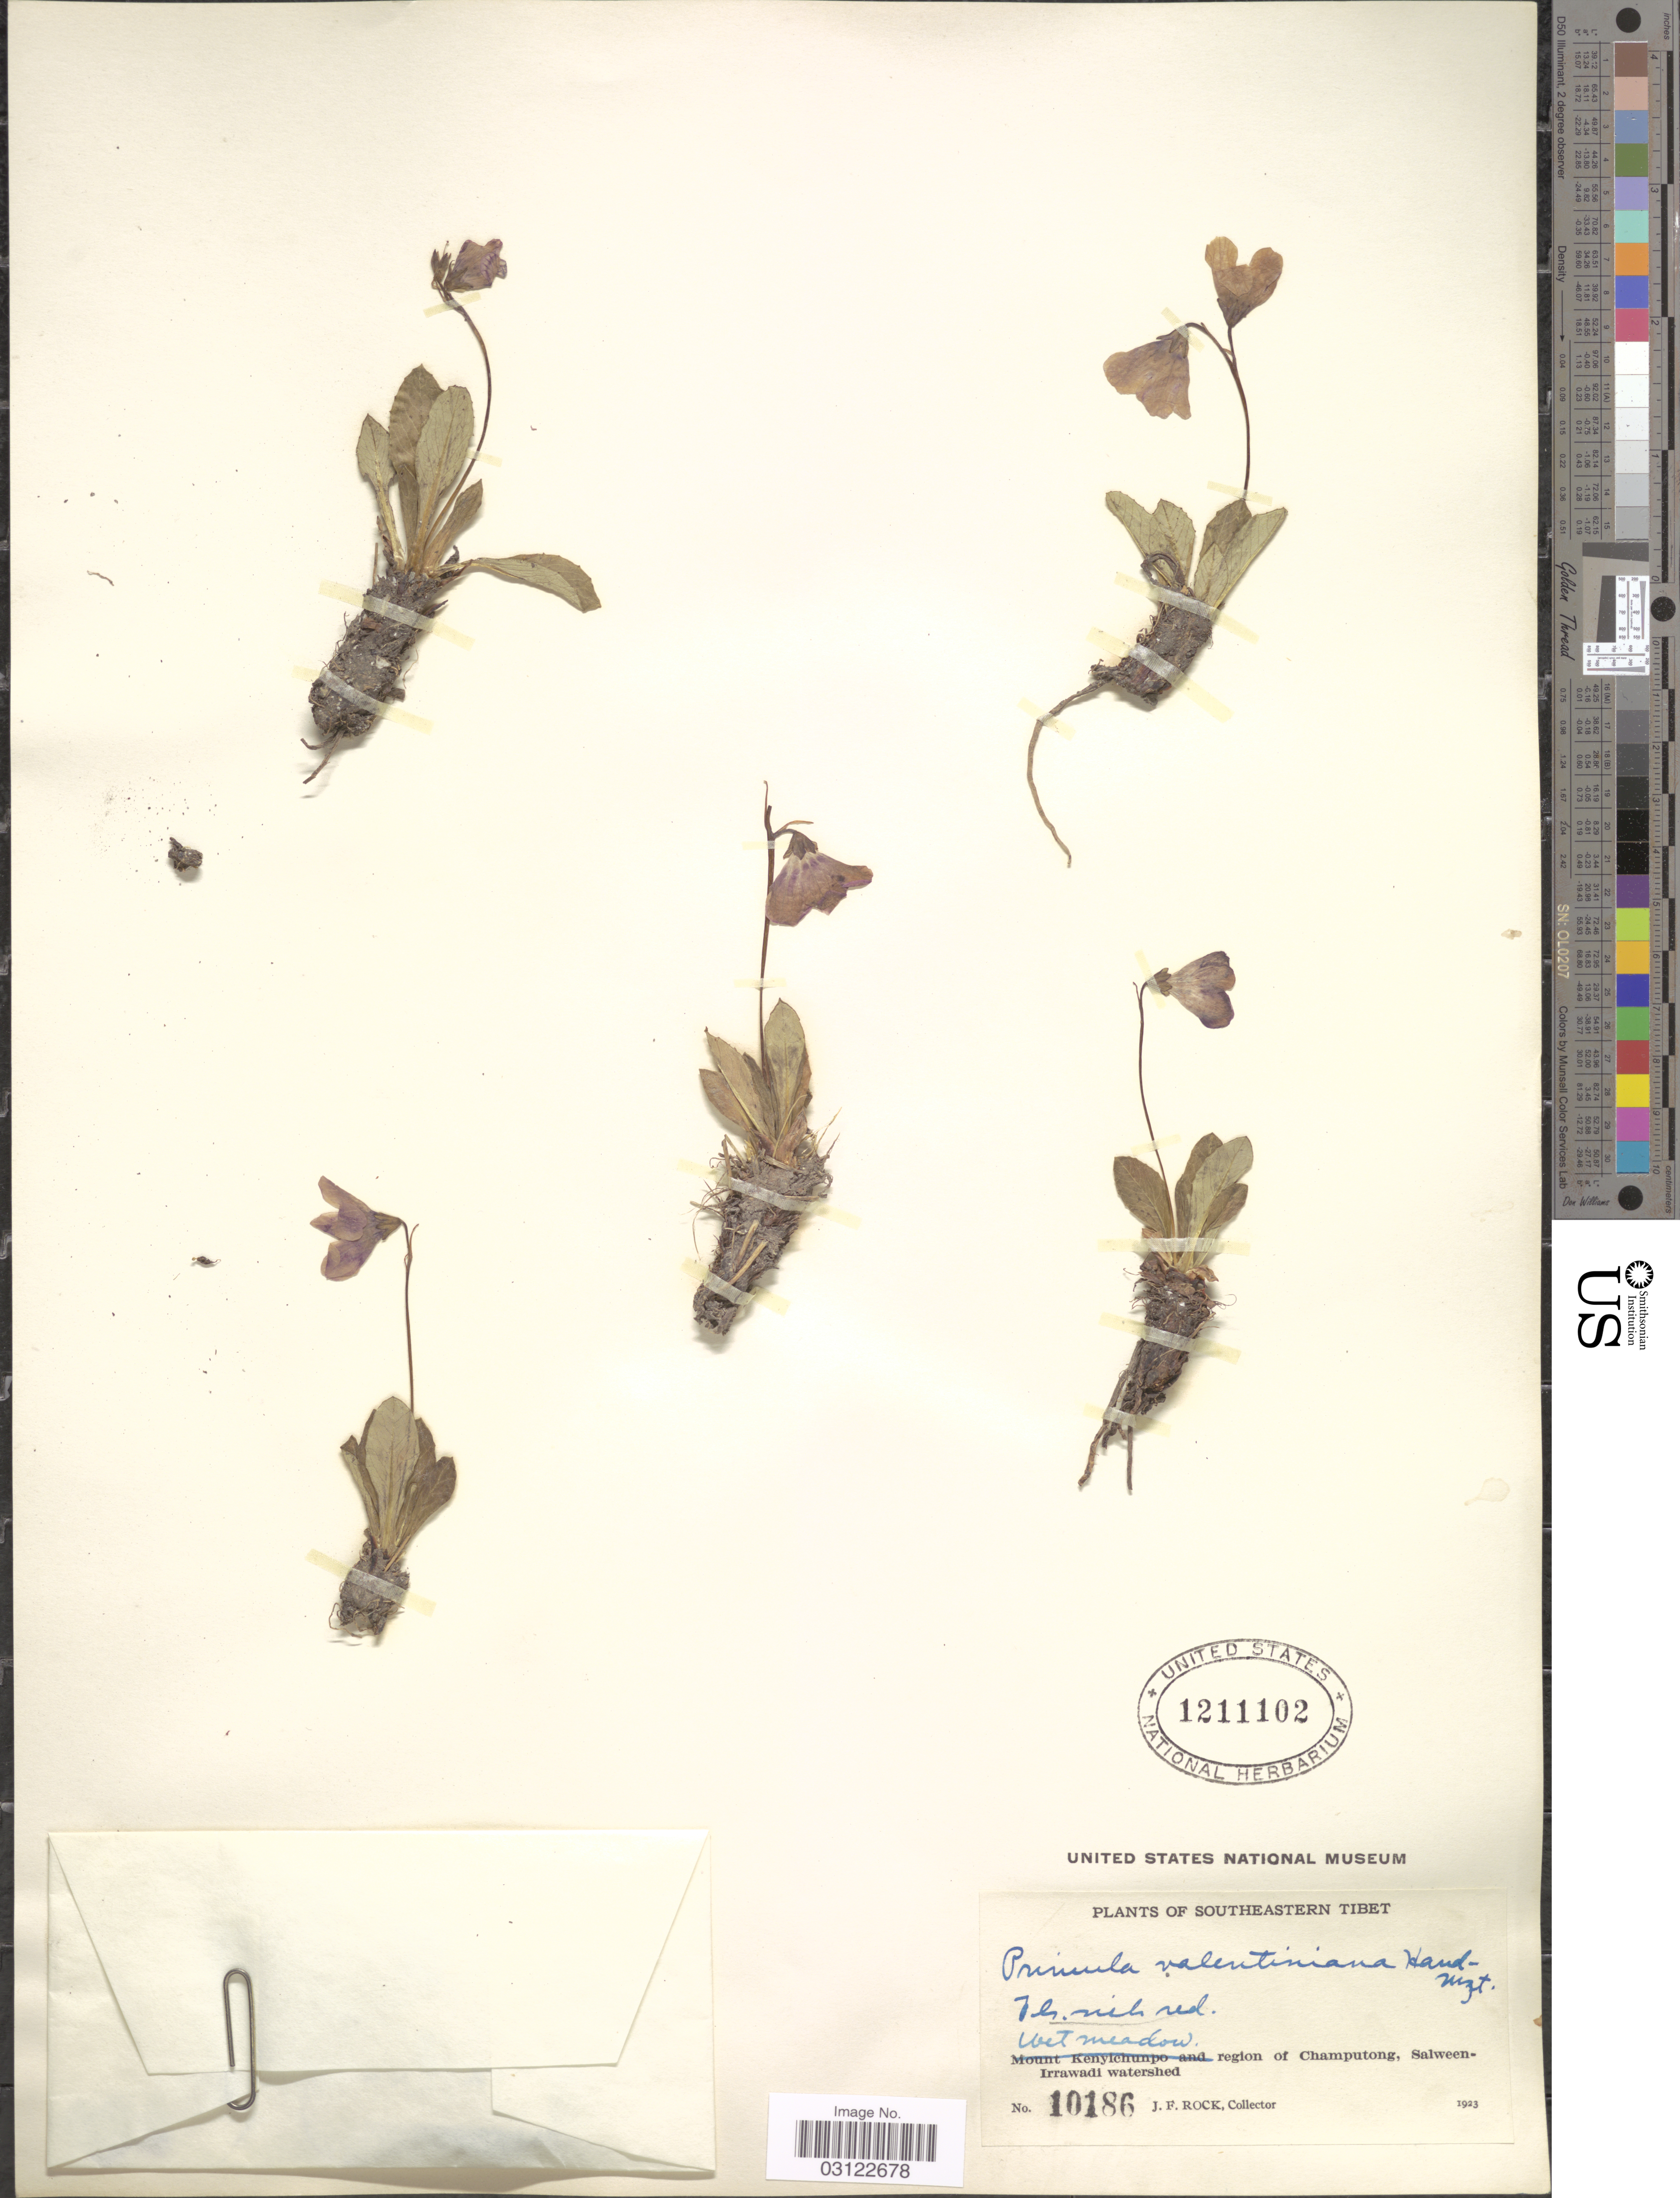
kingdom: Plantae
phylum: Tracheophyta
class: Magnoliopsida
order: Ericales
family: Primulaceae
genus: Primula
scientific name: Primula valentiniana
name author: Hand.-Mazz.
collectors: J. Rock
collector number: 10186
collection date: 1923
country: China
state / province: Xizang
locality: Southeastern Tibet. Region of Champutong, Salween-Irrawadi watershed.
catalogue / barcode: US 1211102